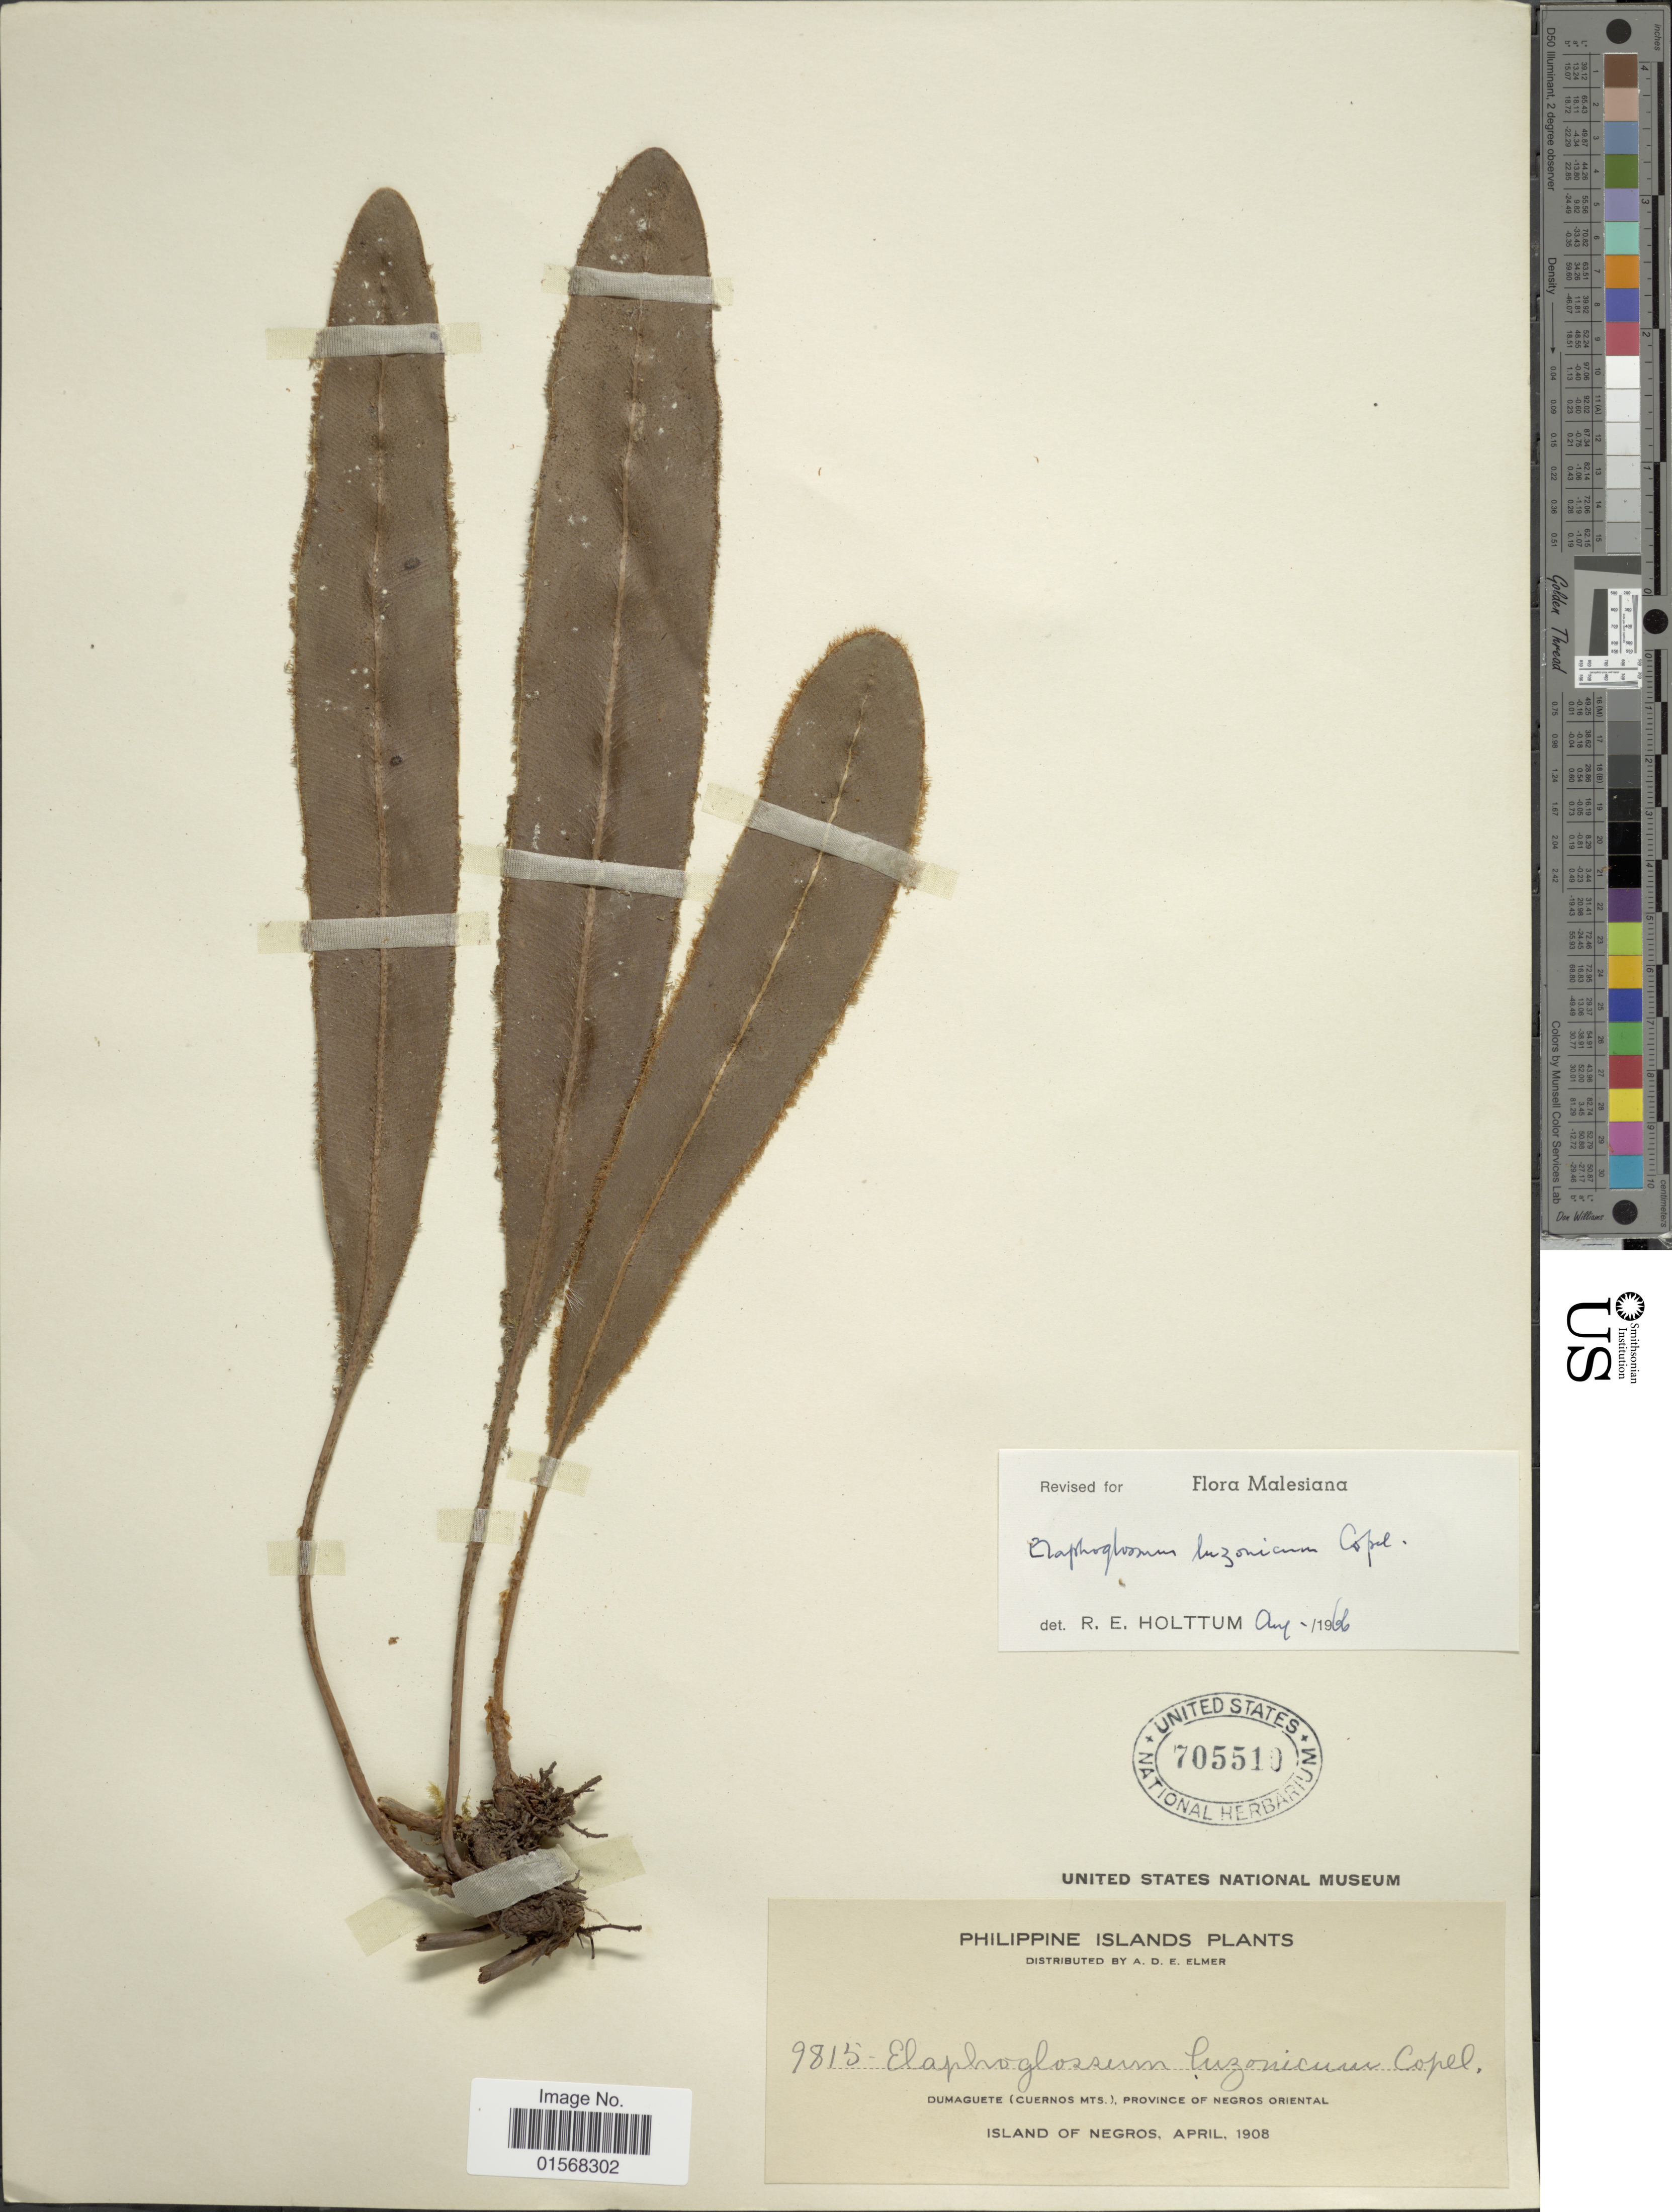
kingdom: Plantae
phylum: Tracheophyta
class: Polypodiopsida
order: Polypodiales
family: Dryopteridaceae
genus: Elaphoglossum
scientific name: Elaphoglossum luzonicum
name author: Copel. in Elmer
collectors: A. D. E. Elmer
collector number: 3815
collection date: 1908-04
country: Philippines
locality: Dumaguete (Cuernos Mts.), Province of Negros Oriental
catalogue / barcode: US 705510